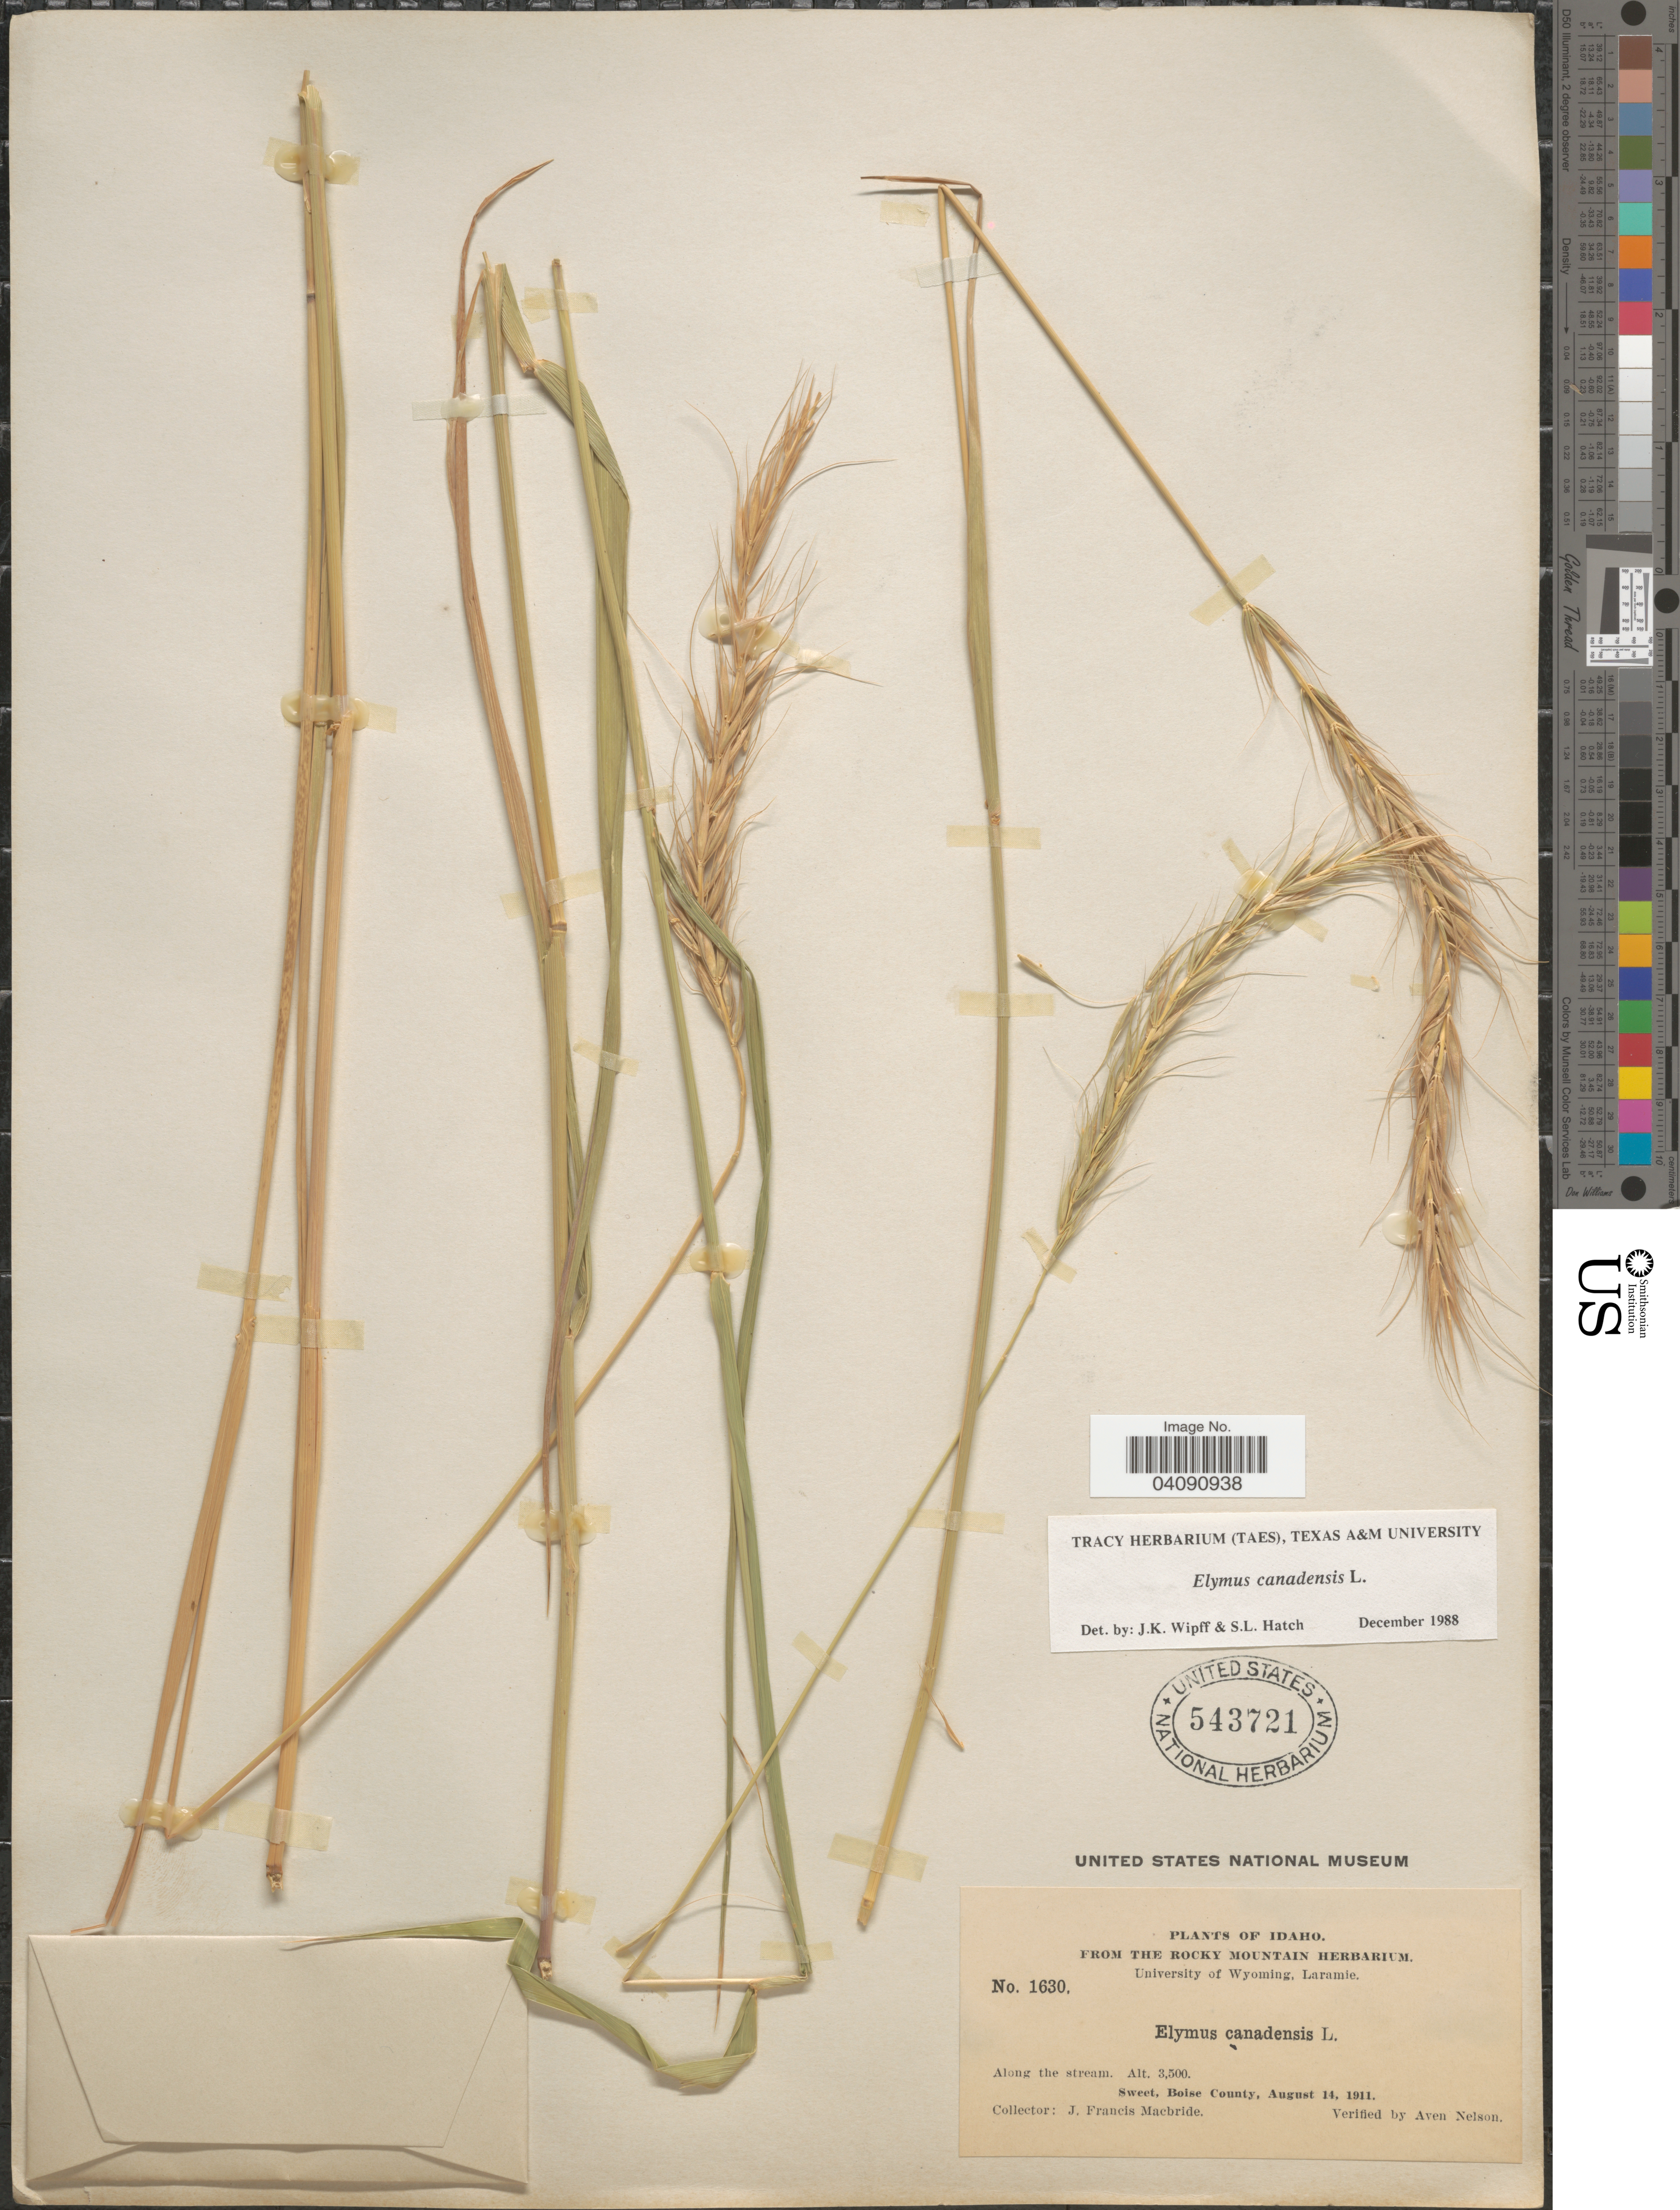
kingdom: Plantae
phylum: Tracheophyta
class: Liliopsida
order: Poales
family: Poaceae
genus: Elymus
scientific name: Elymus canadensis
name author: L.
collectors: J. F. Macbride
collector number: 1630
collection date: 1911-08-14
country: United States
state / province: Idaho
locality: Sweet, Boise County.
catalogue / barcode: US 543721